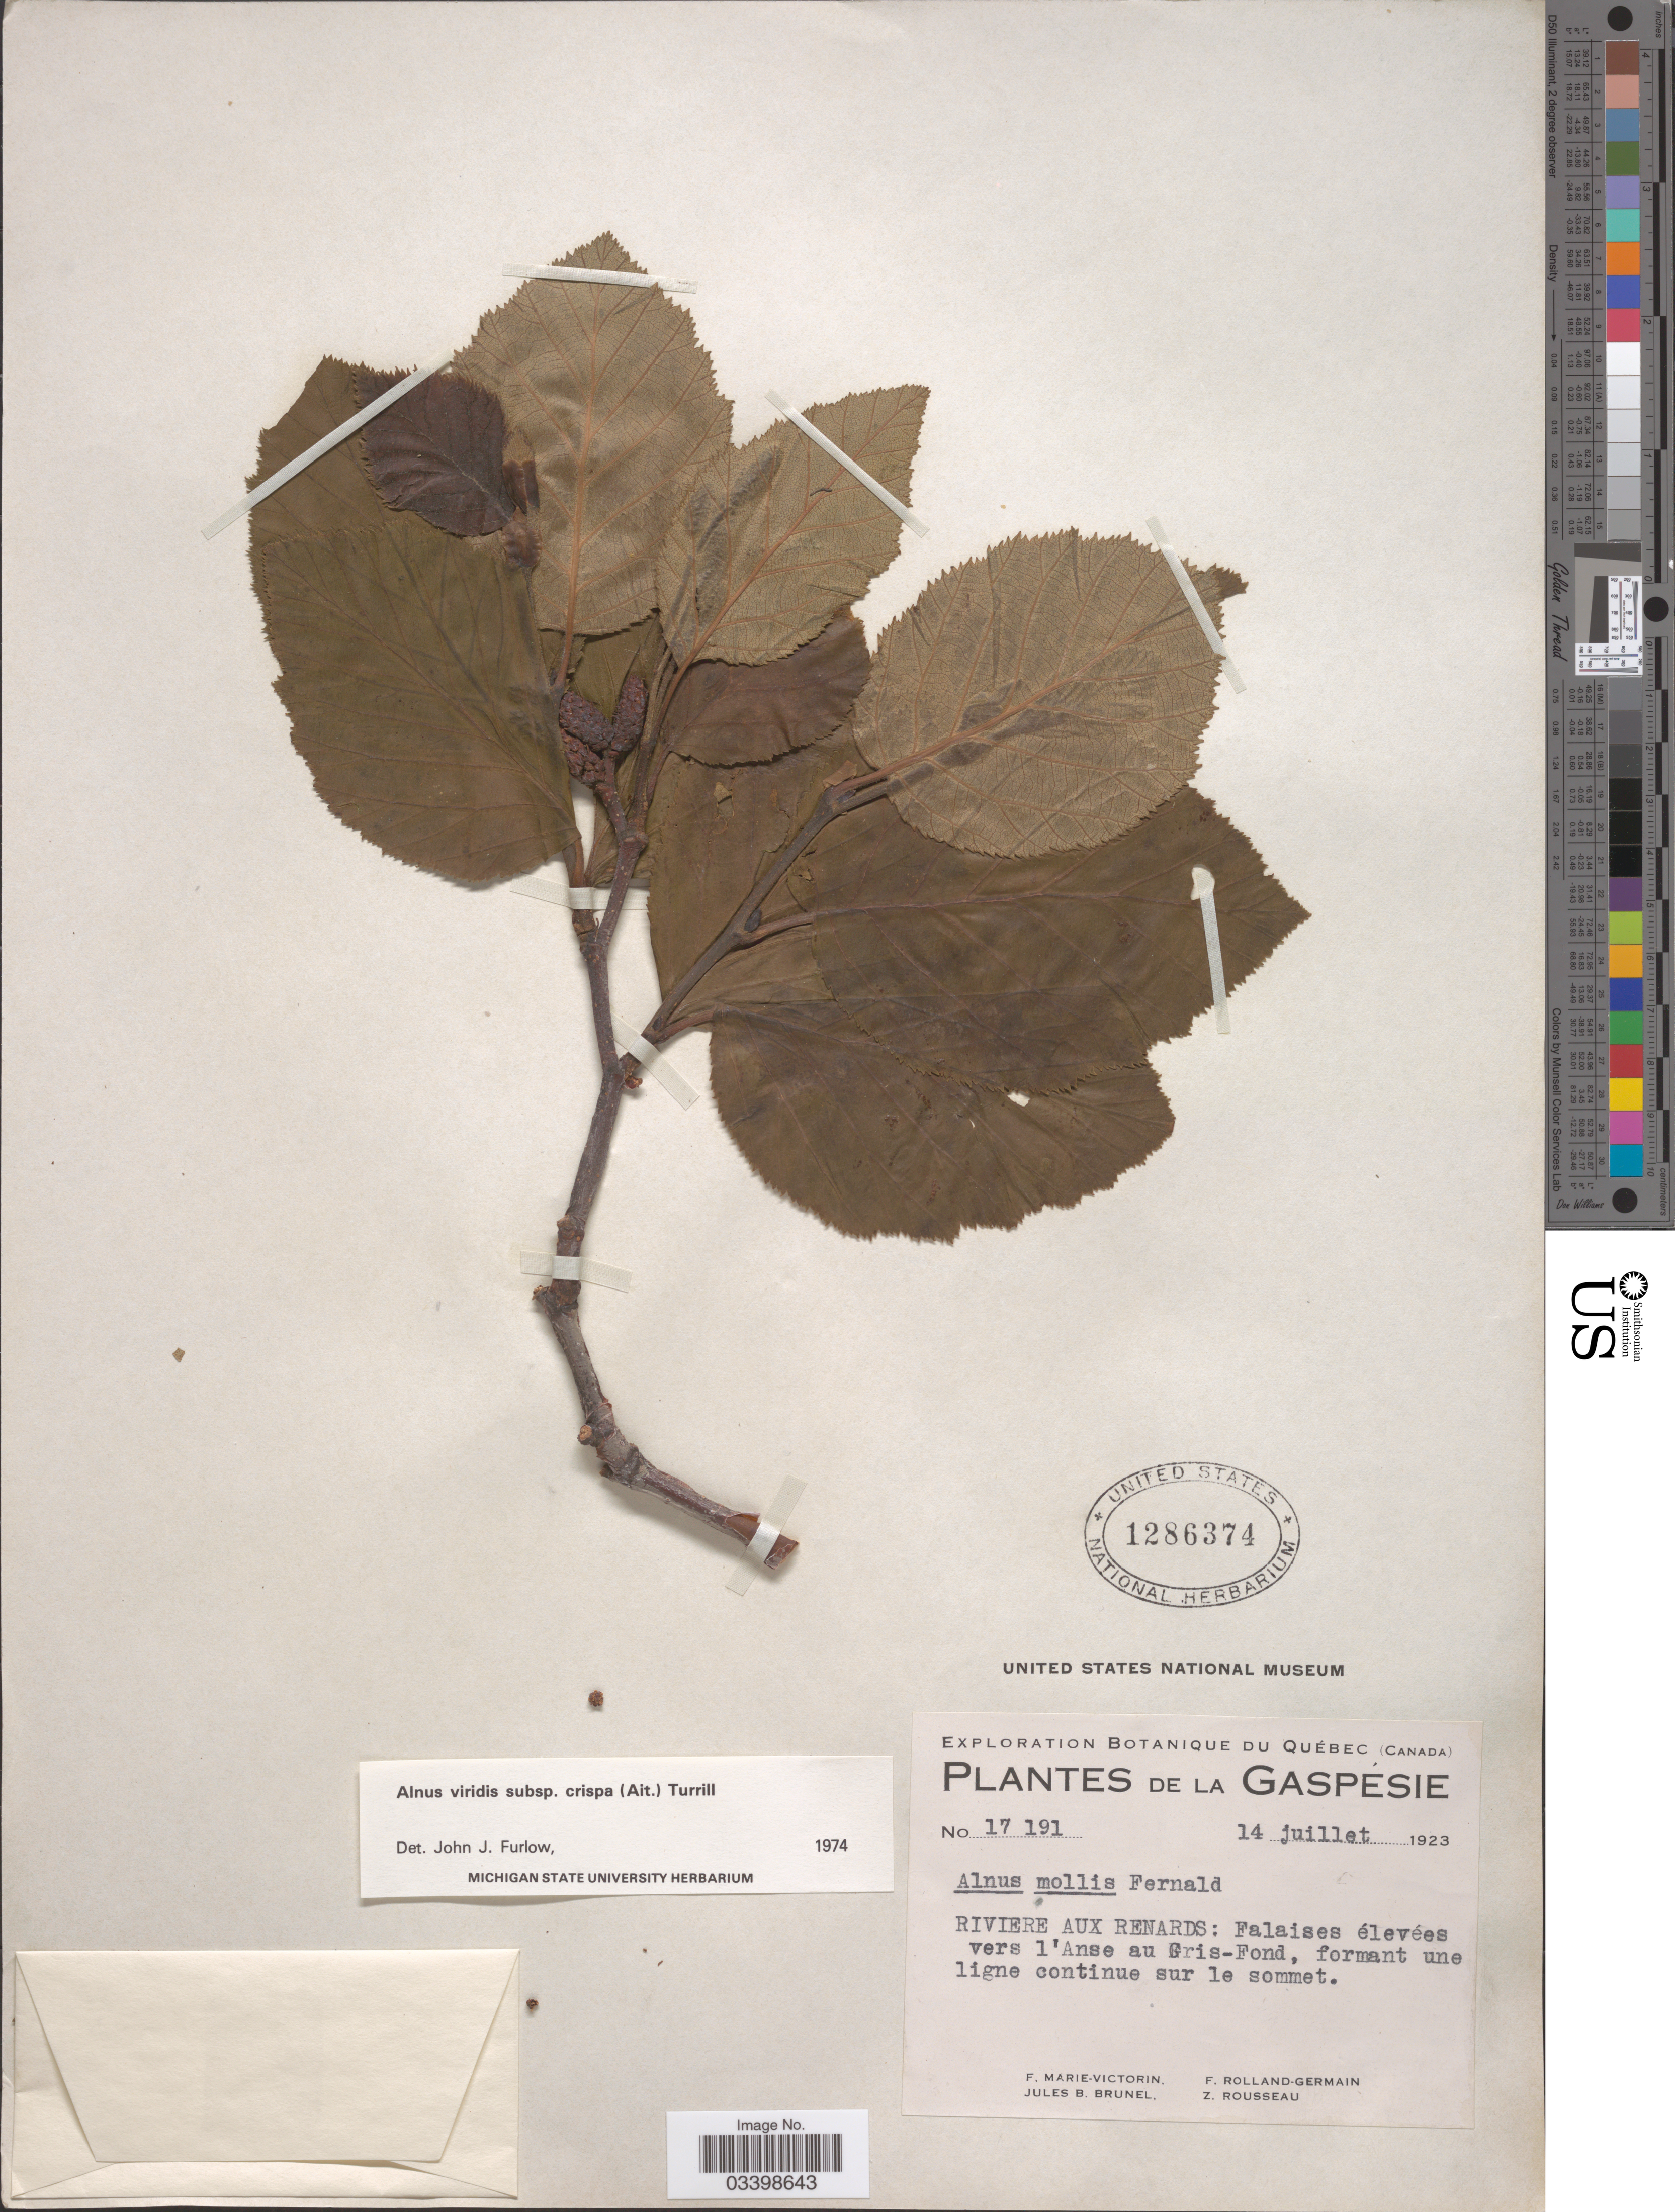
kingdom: Plantae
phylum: Tracheophyta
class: Magnoliopsida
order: Fagales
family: Betulaceae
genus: Alnus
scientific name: Alnus viridis subsp. crispa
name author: (Aiton) Turrill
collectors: F. Marie-Victorin, J. Brunel, Rolland-Germain & Z. Rousseau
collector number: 17191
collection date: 1923-07-14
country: Canada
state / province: Quebec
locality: Riviere aux Renards: Falaises élevées vers l'Anse au Gris-Fond, formant une ligne continue sur le sommet.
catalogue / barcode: US 1286374